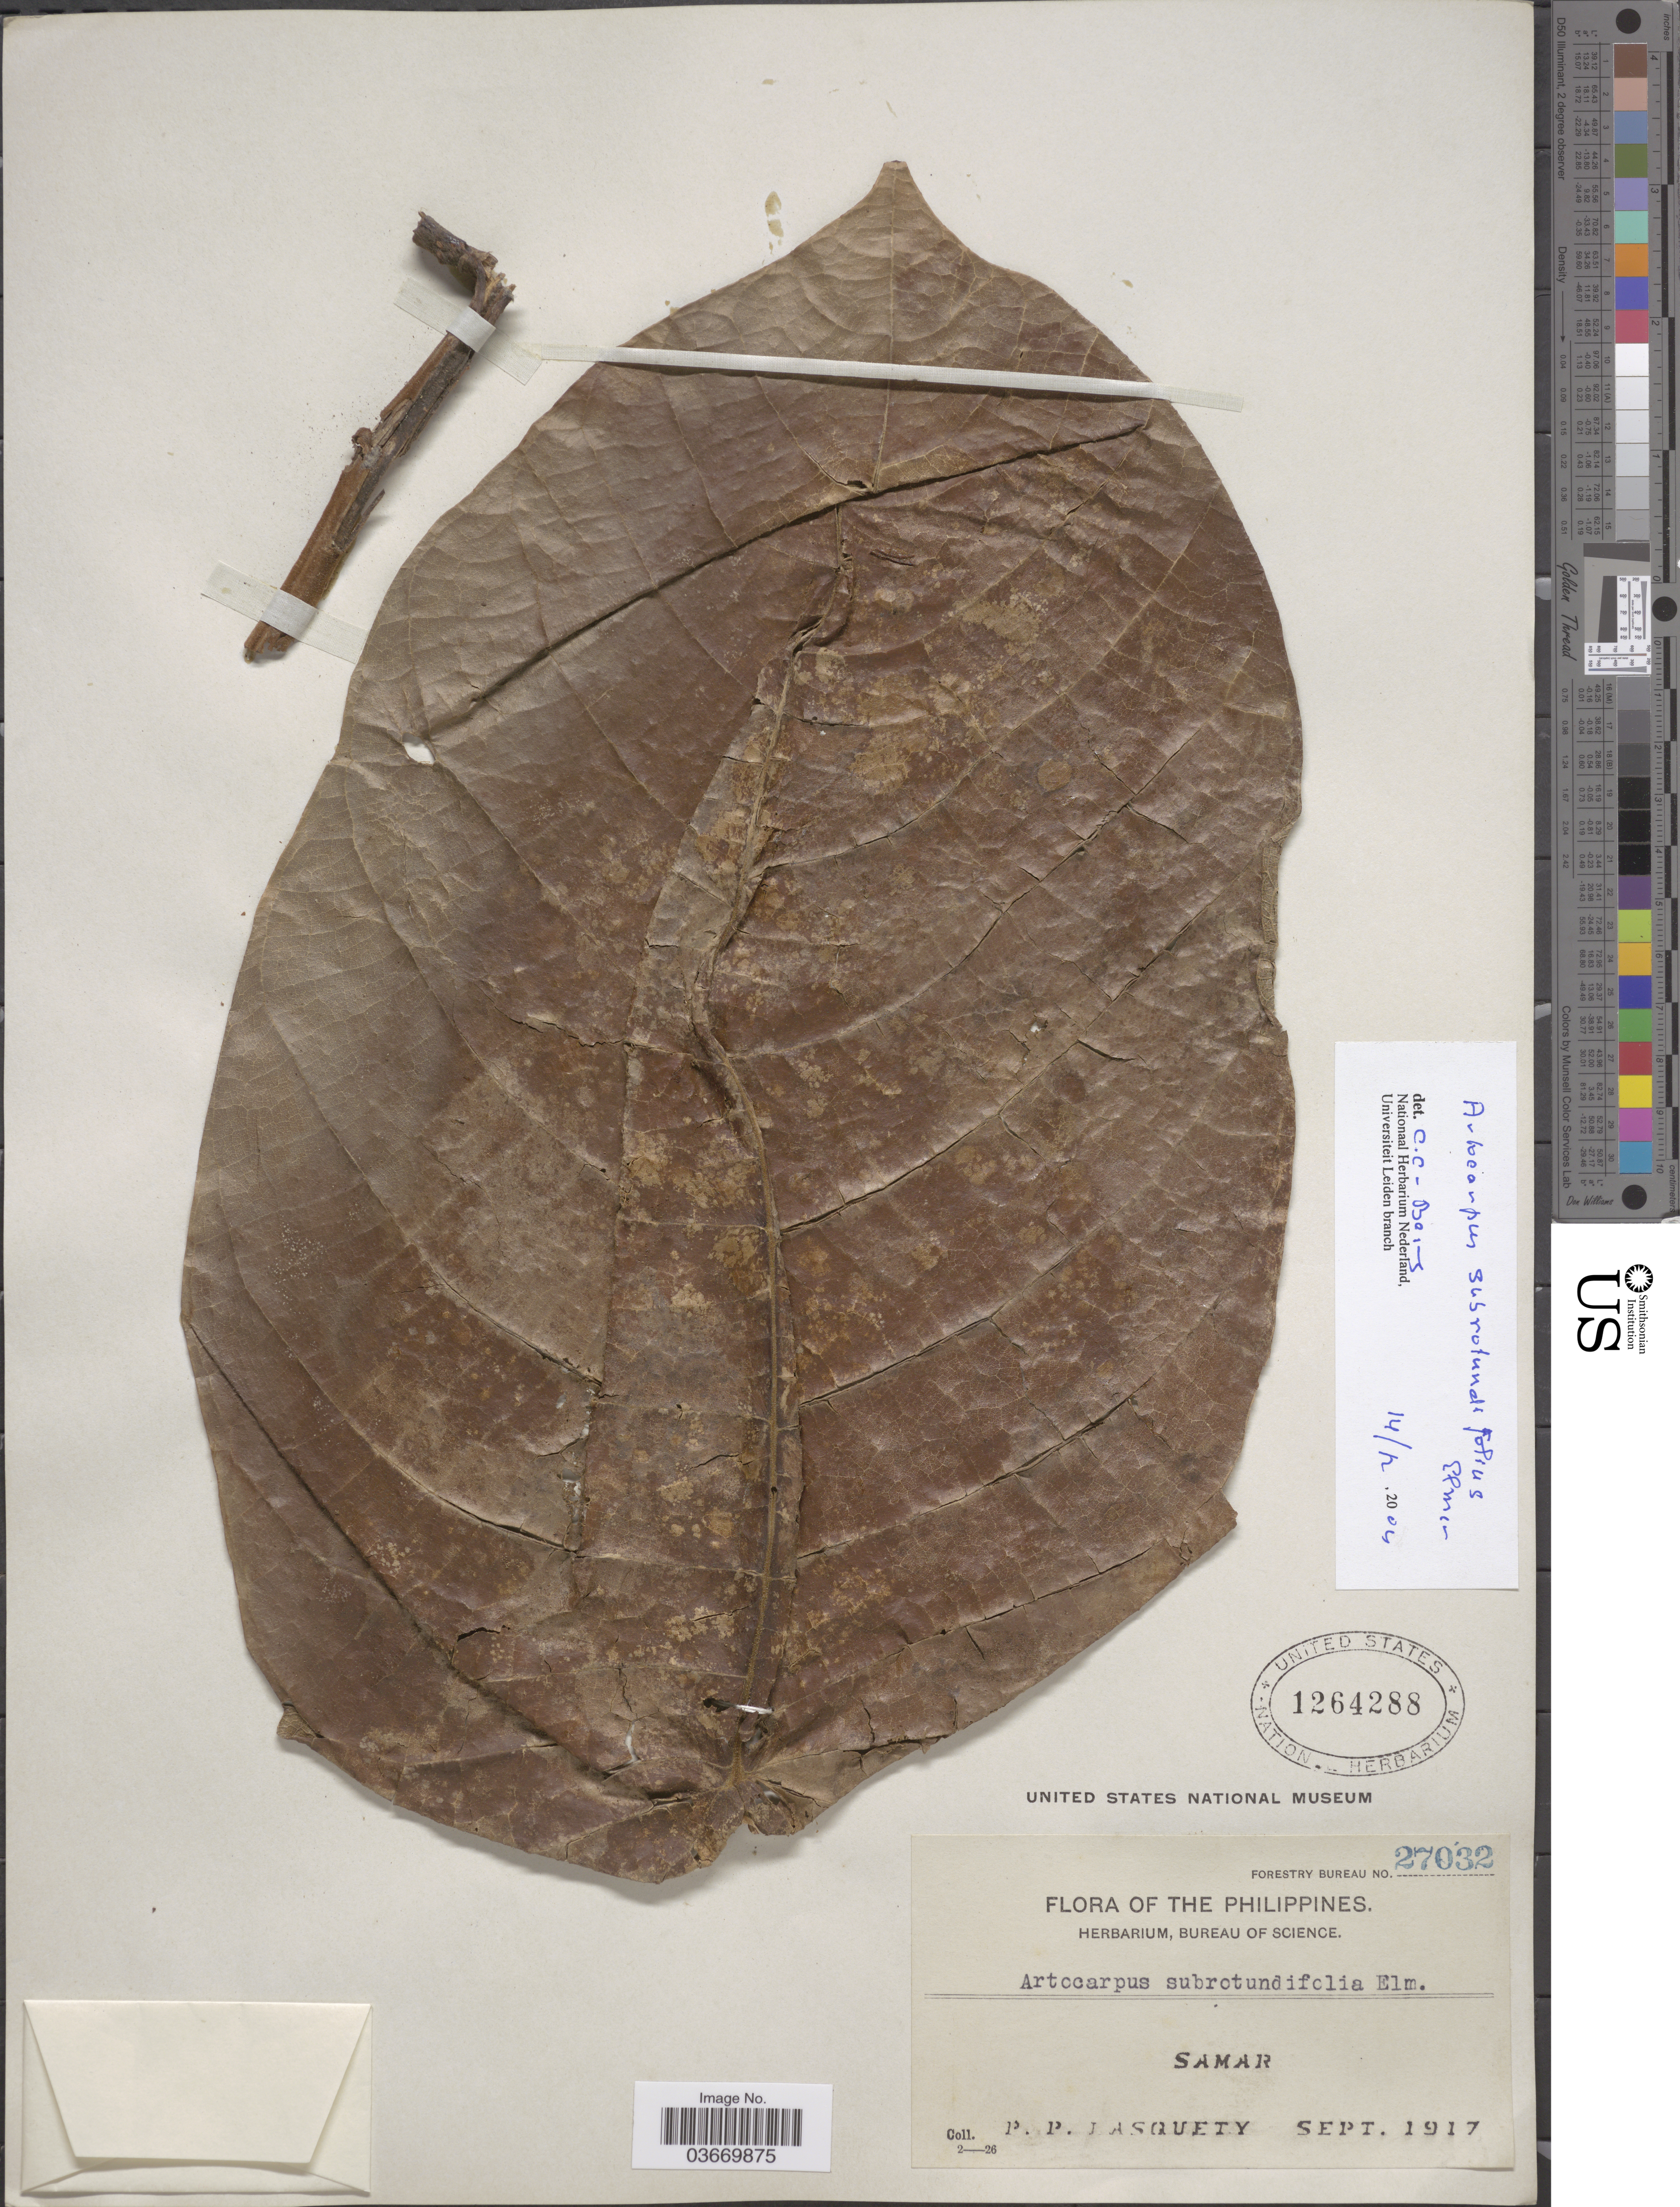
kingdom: Plantae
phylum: Tracheophyta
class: Magnoliopsida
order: Rosales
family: Moraceae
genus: Artocarpus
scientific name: Artocarpus subrotundifolius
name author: Elmer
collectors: P. Lasquety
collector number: Forestry Bureau 27032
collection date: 1917-09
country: Philippines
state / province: Eastern Visayas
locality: Samar.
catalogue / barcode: US 1264288